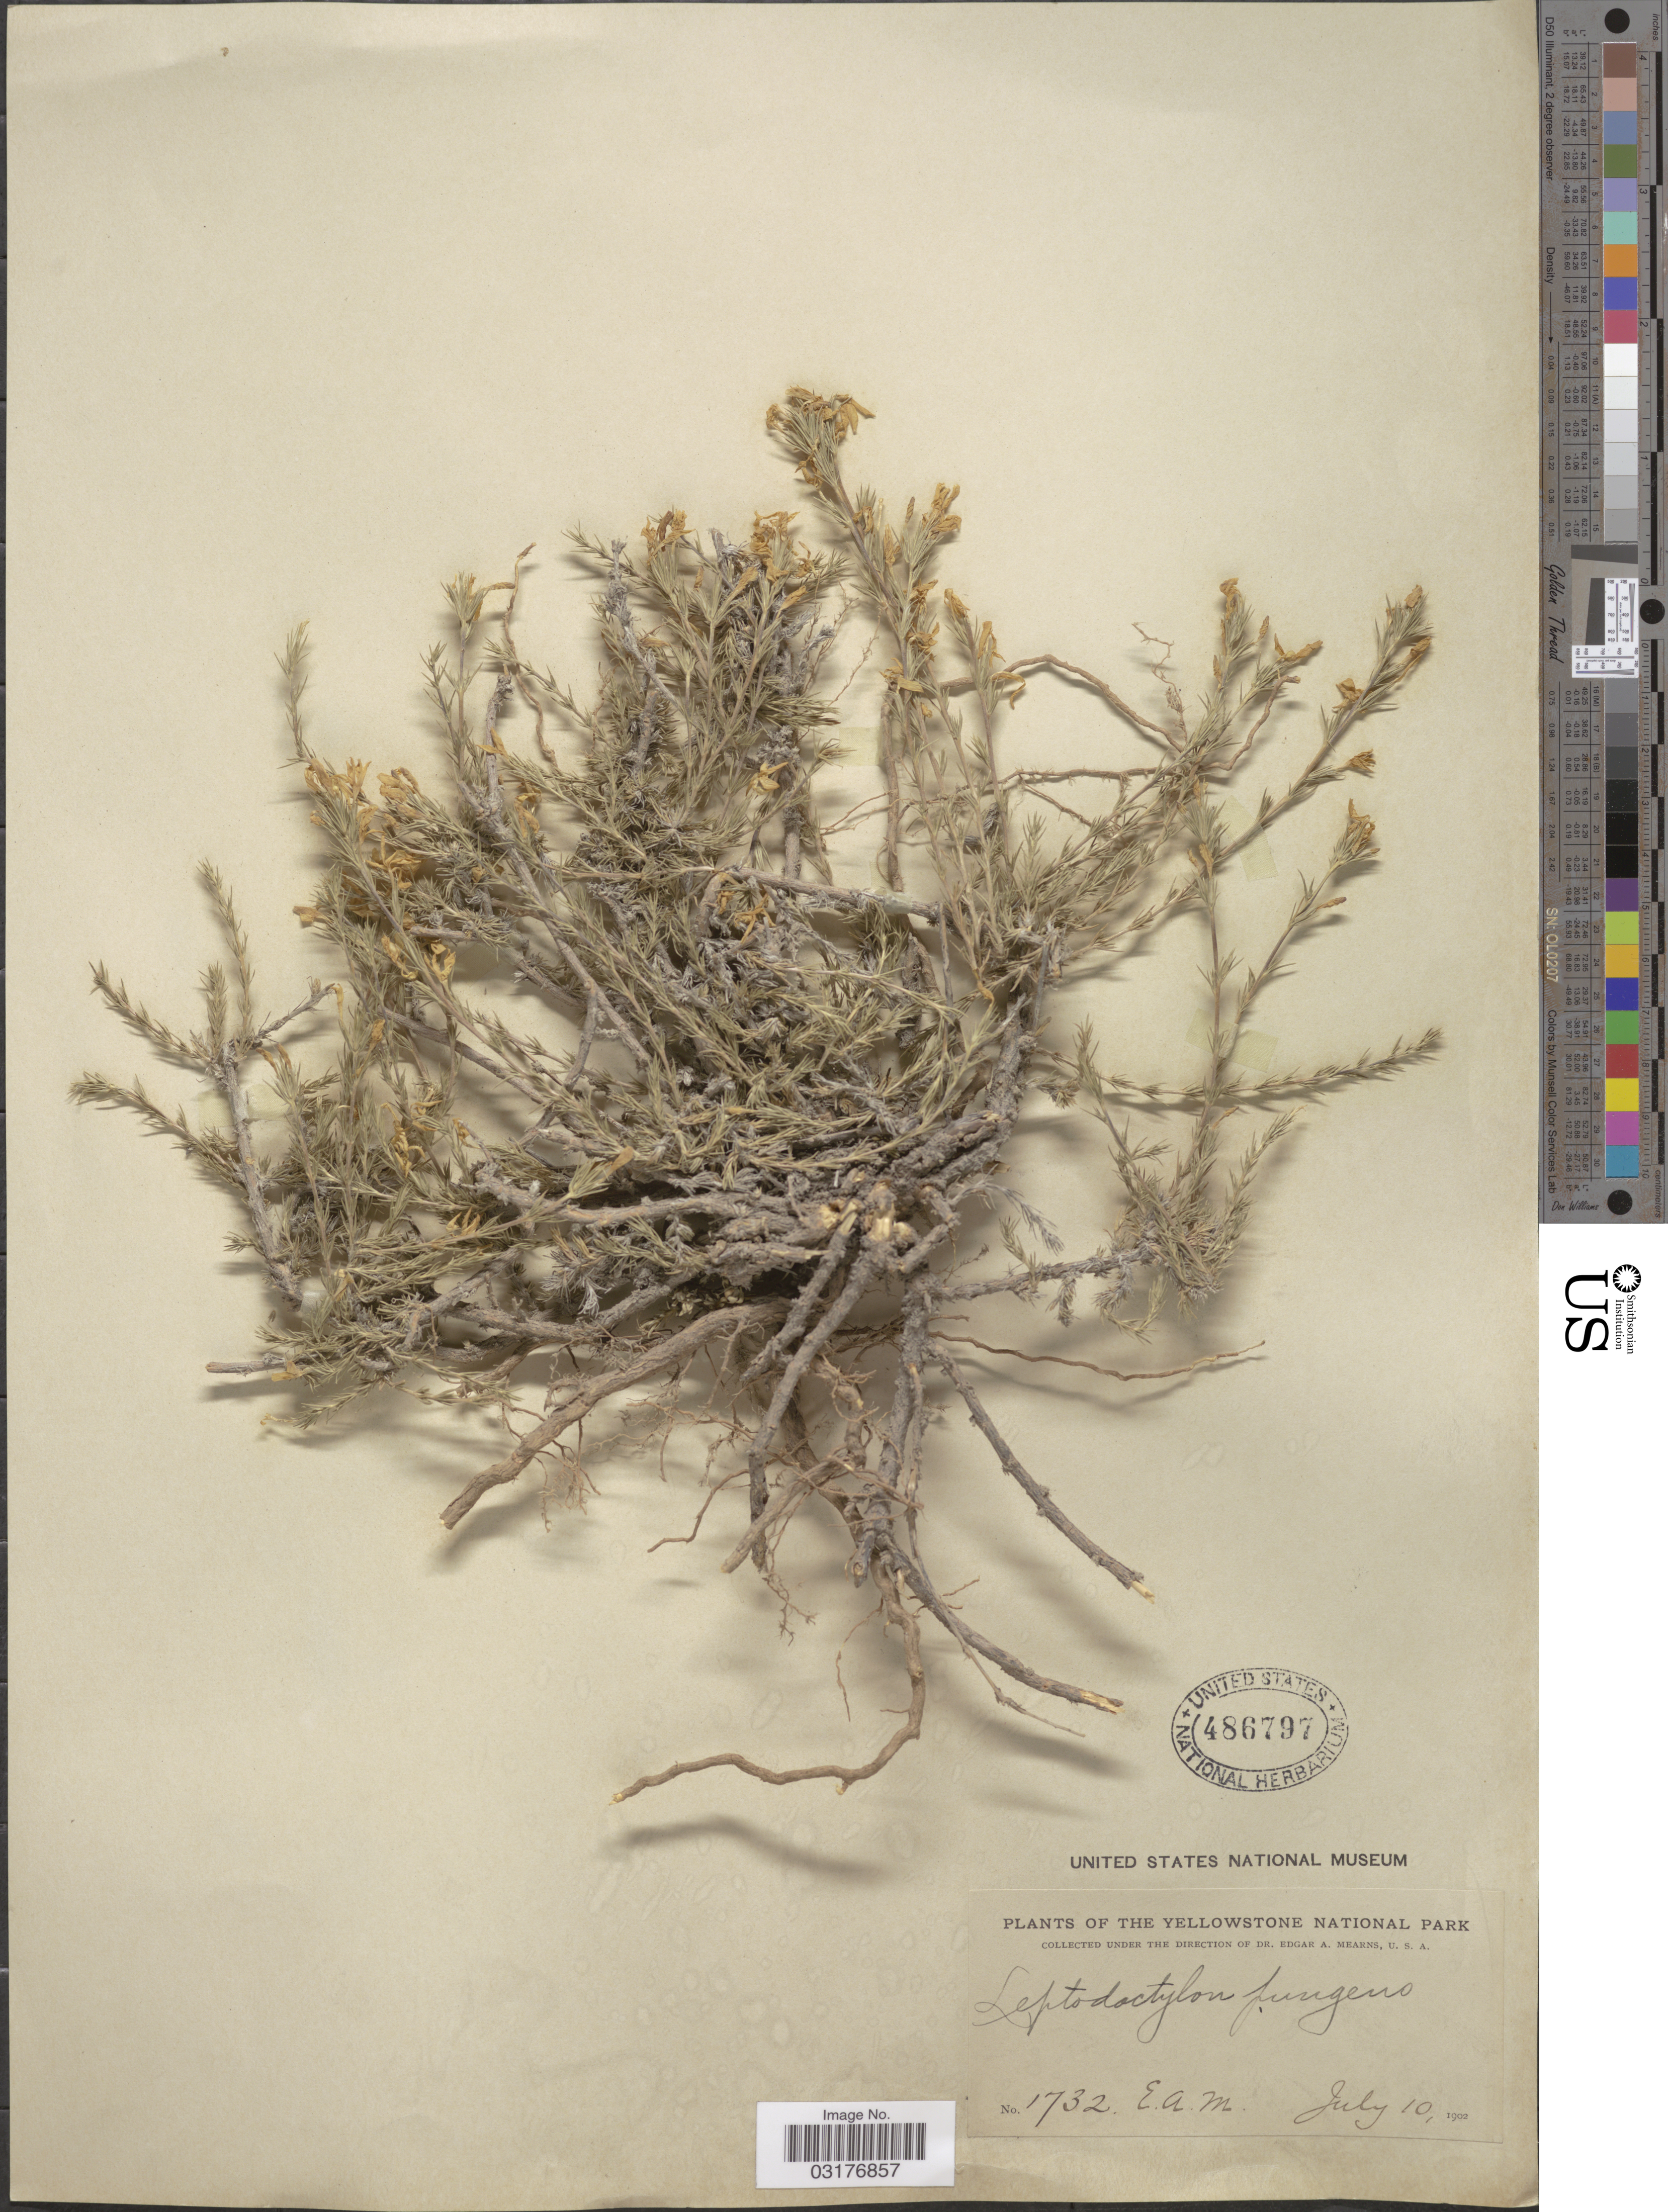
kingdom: Plantae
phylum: Tracheophyta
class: Magnoliopsida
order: Ericales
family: Polemoniaceae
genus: Linanthus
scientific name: Linanthus pungens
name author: (Torr.) J.M. Porter & L.A. Johnson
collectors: E. A. Mearns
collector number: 1732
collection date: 1902-07-10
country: United States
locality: The Yellowstone National Park.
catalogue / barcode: US 486797